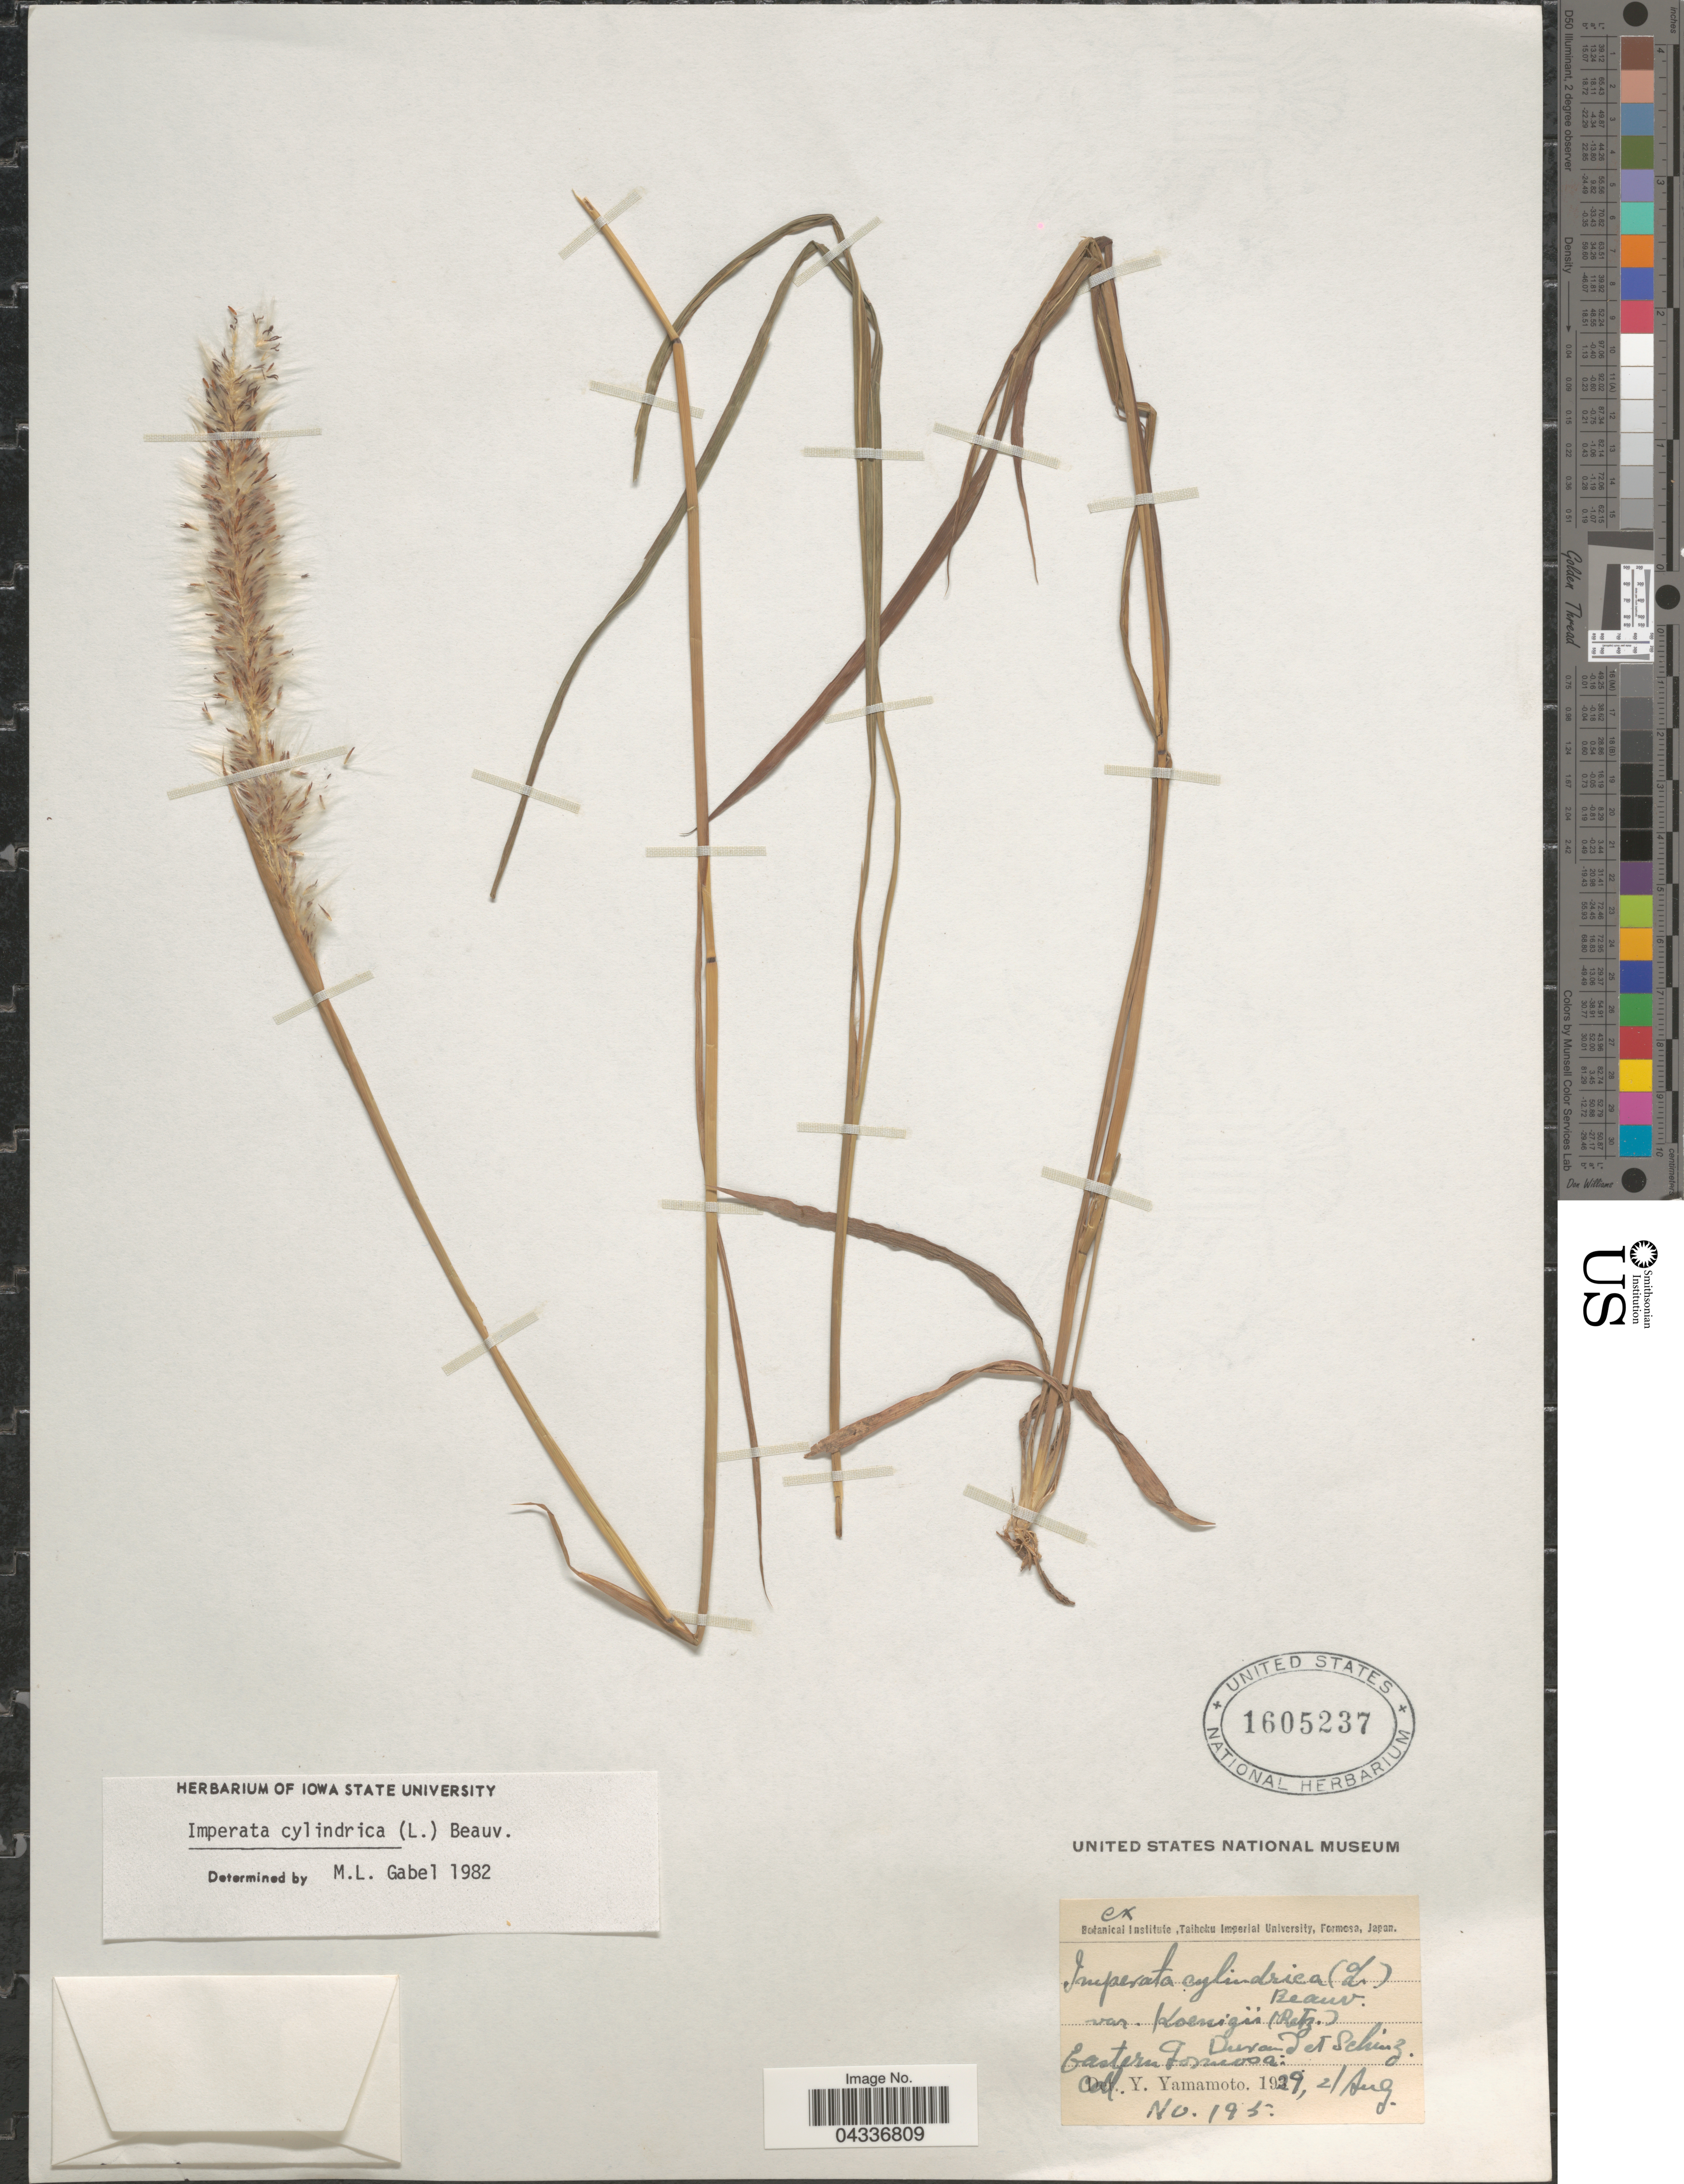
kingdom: Plantae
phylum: Tracheophyta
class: Liliopsida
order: Poales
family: Poaceae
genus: Imperata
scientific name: Imperata cylindrica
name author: (L.) P. Beauv.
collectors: Y. Yamamoto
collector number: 195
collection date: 1929-08-02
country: Taiwan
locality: Eastern Formosa.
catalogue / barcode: US 1605237